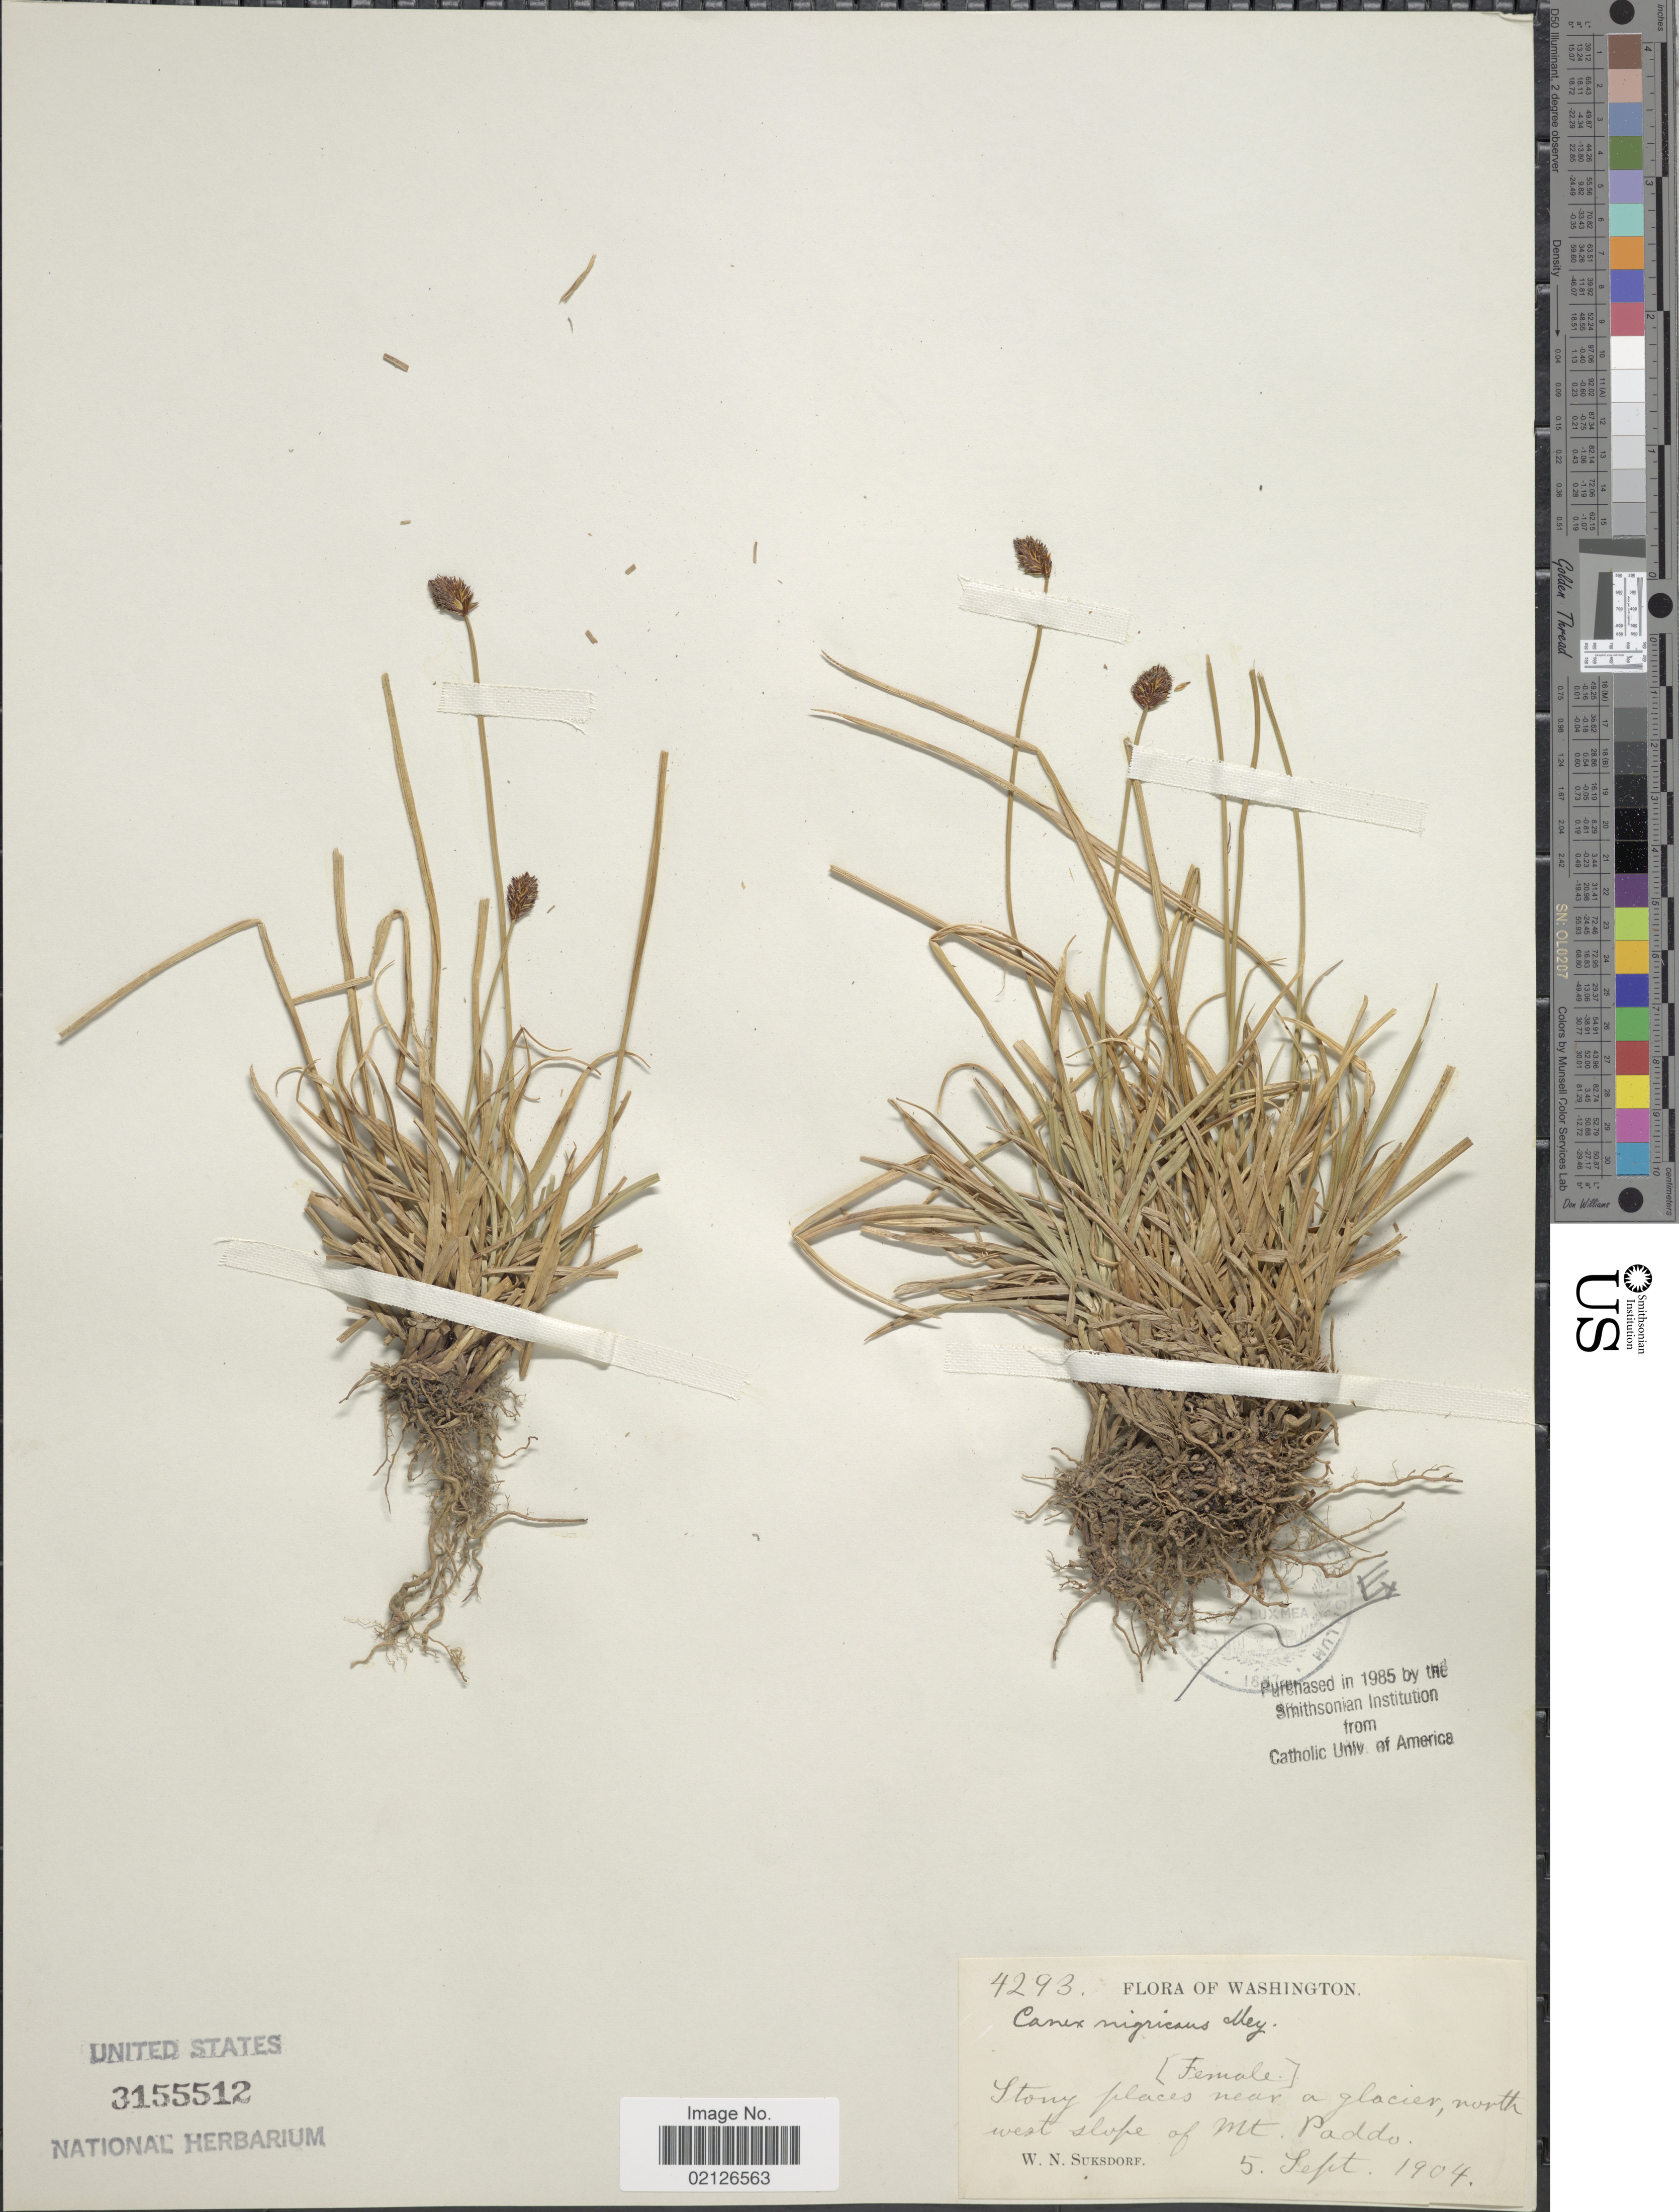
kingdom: Plantae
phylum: Tracheophyta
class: Liliopsida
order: Poales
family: Cyperaceae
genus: Carex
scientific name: Carex nigricans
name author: C.A. Mey.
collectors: W. N. Suksdorf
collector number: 4293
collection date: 1904-09-05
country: United States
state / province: Washington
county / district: Skamania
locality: Stony places near a glacier, north slope of Mt. Paddo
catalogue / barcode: US 3155512